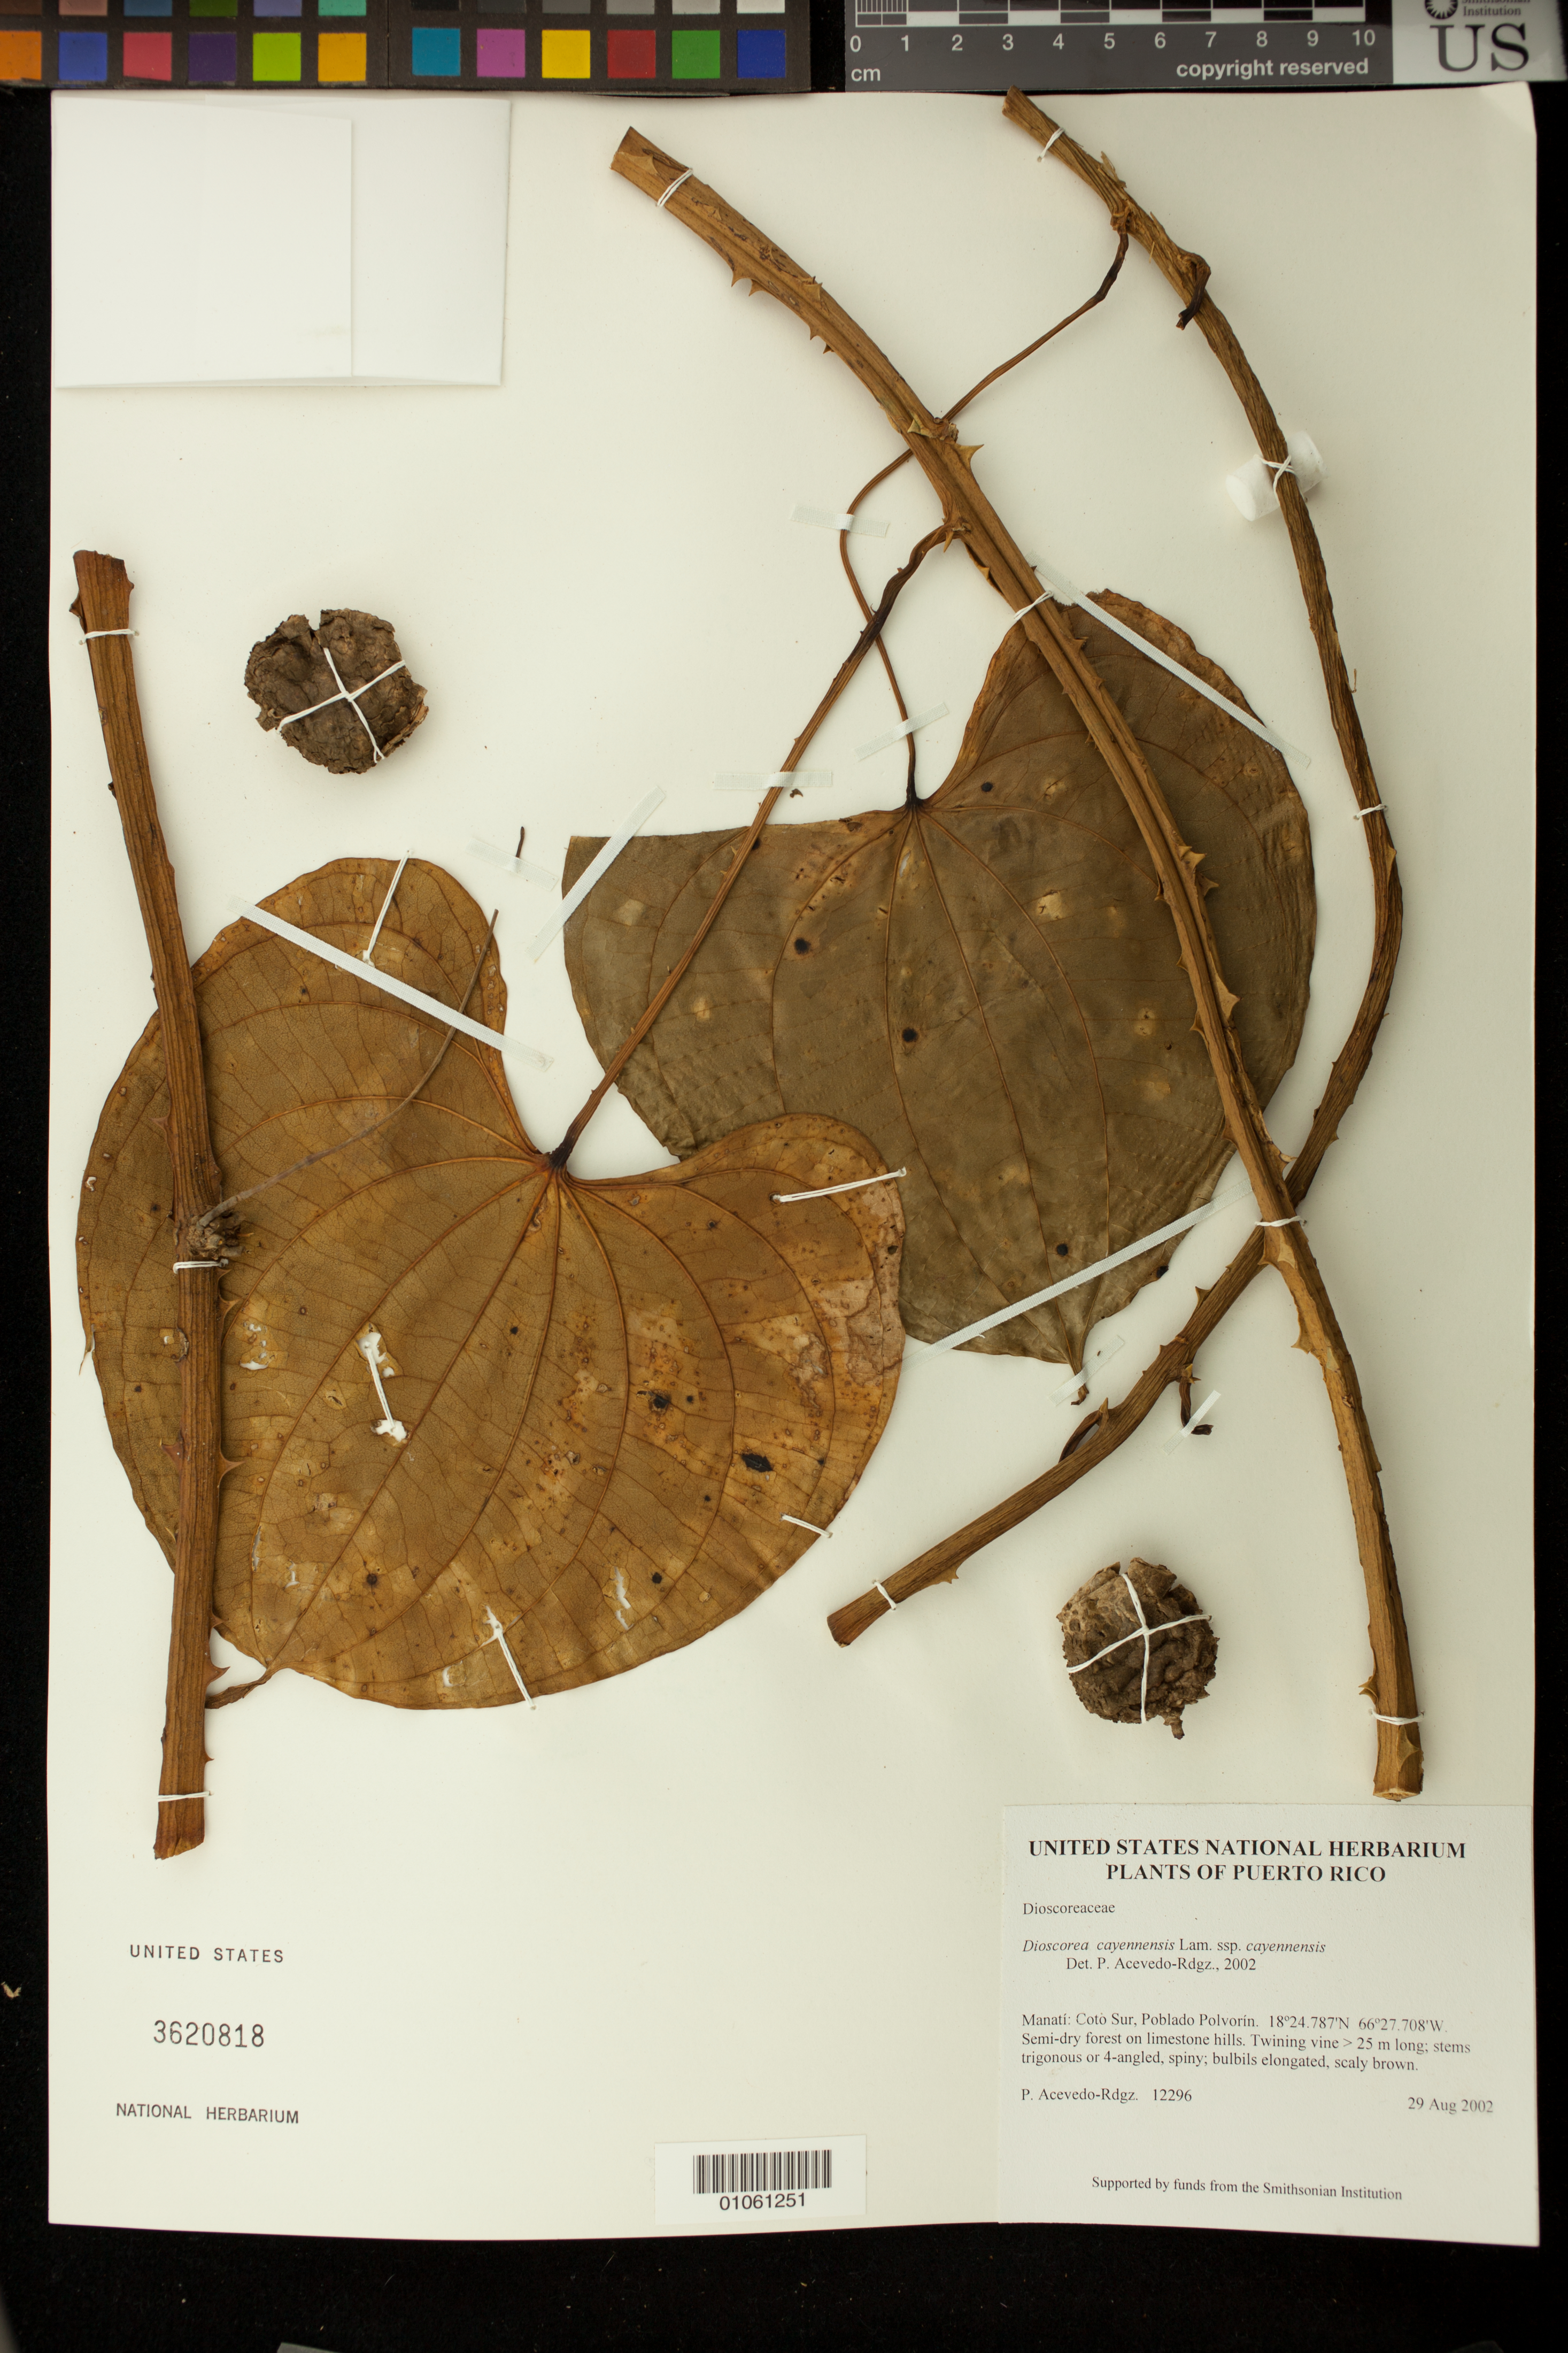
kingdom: Plantae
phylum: Tracheophyta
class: Liliopsida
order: Dioscoreales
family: Dioscoreaceae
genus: Dioscorea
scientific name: Dioscorea cayenensis subsp. cayenensis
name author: Lam.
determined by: Acevedo-Rodríguez, P., (BOT), Smithsonian Institution - National Museum of Natural History (UNITED STATES)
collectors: P. Acevedo-Rodr.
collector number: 12296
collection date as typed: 29 Aug 2002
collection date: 2002-08-29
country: Puerto Rico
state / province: Manatí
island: Puerto Rico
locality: Manatí: Coto Sur, Poblado Polvorín.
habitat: Semi-dry forest on limestone hills.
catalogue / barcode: US 3620818